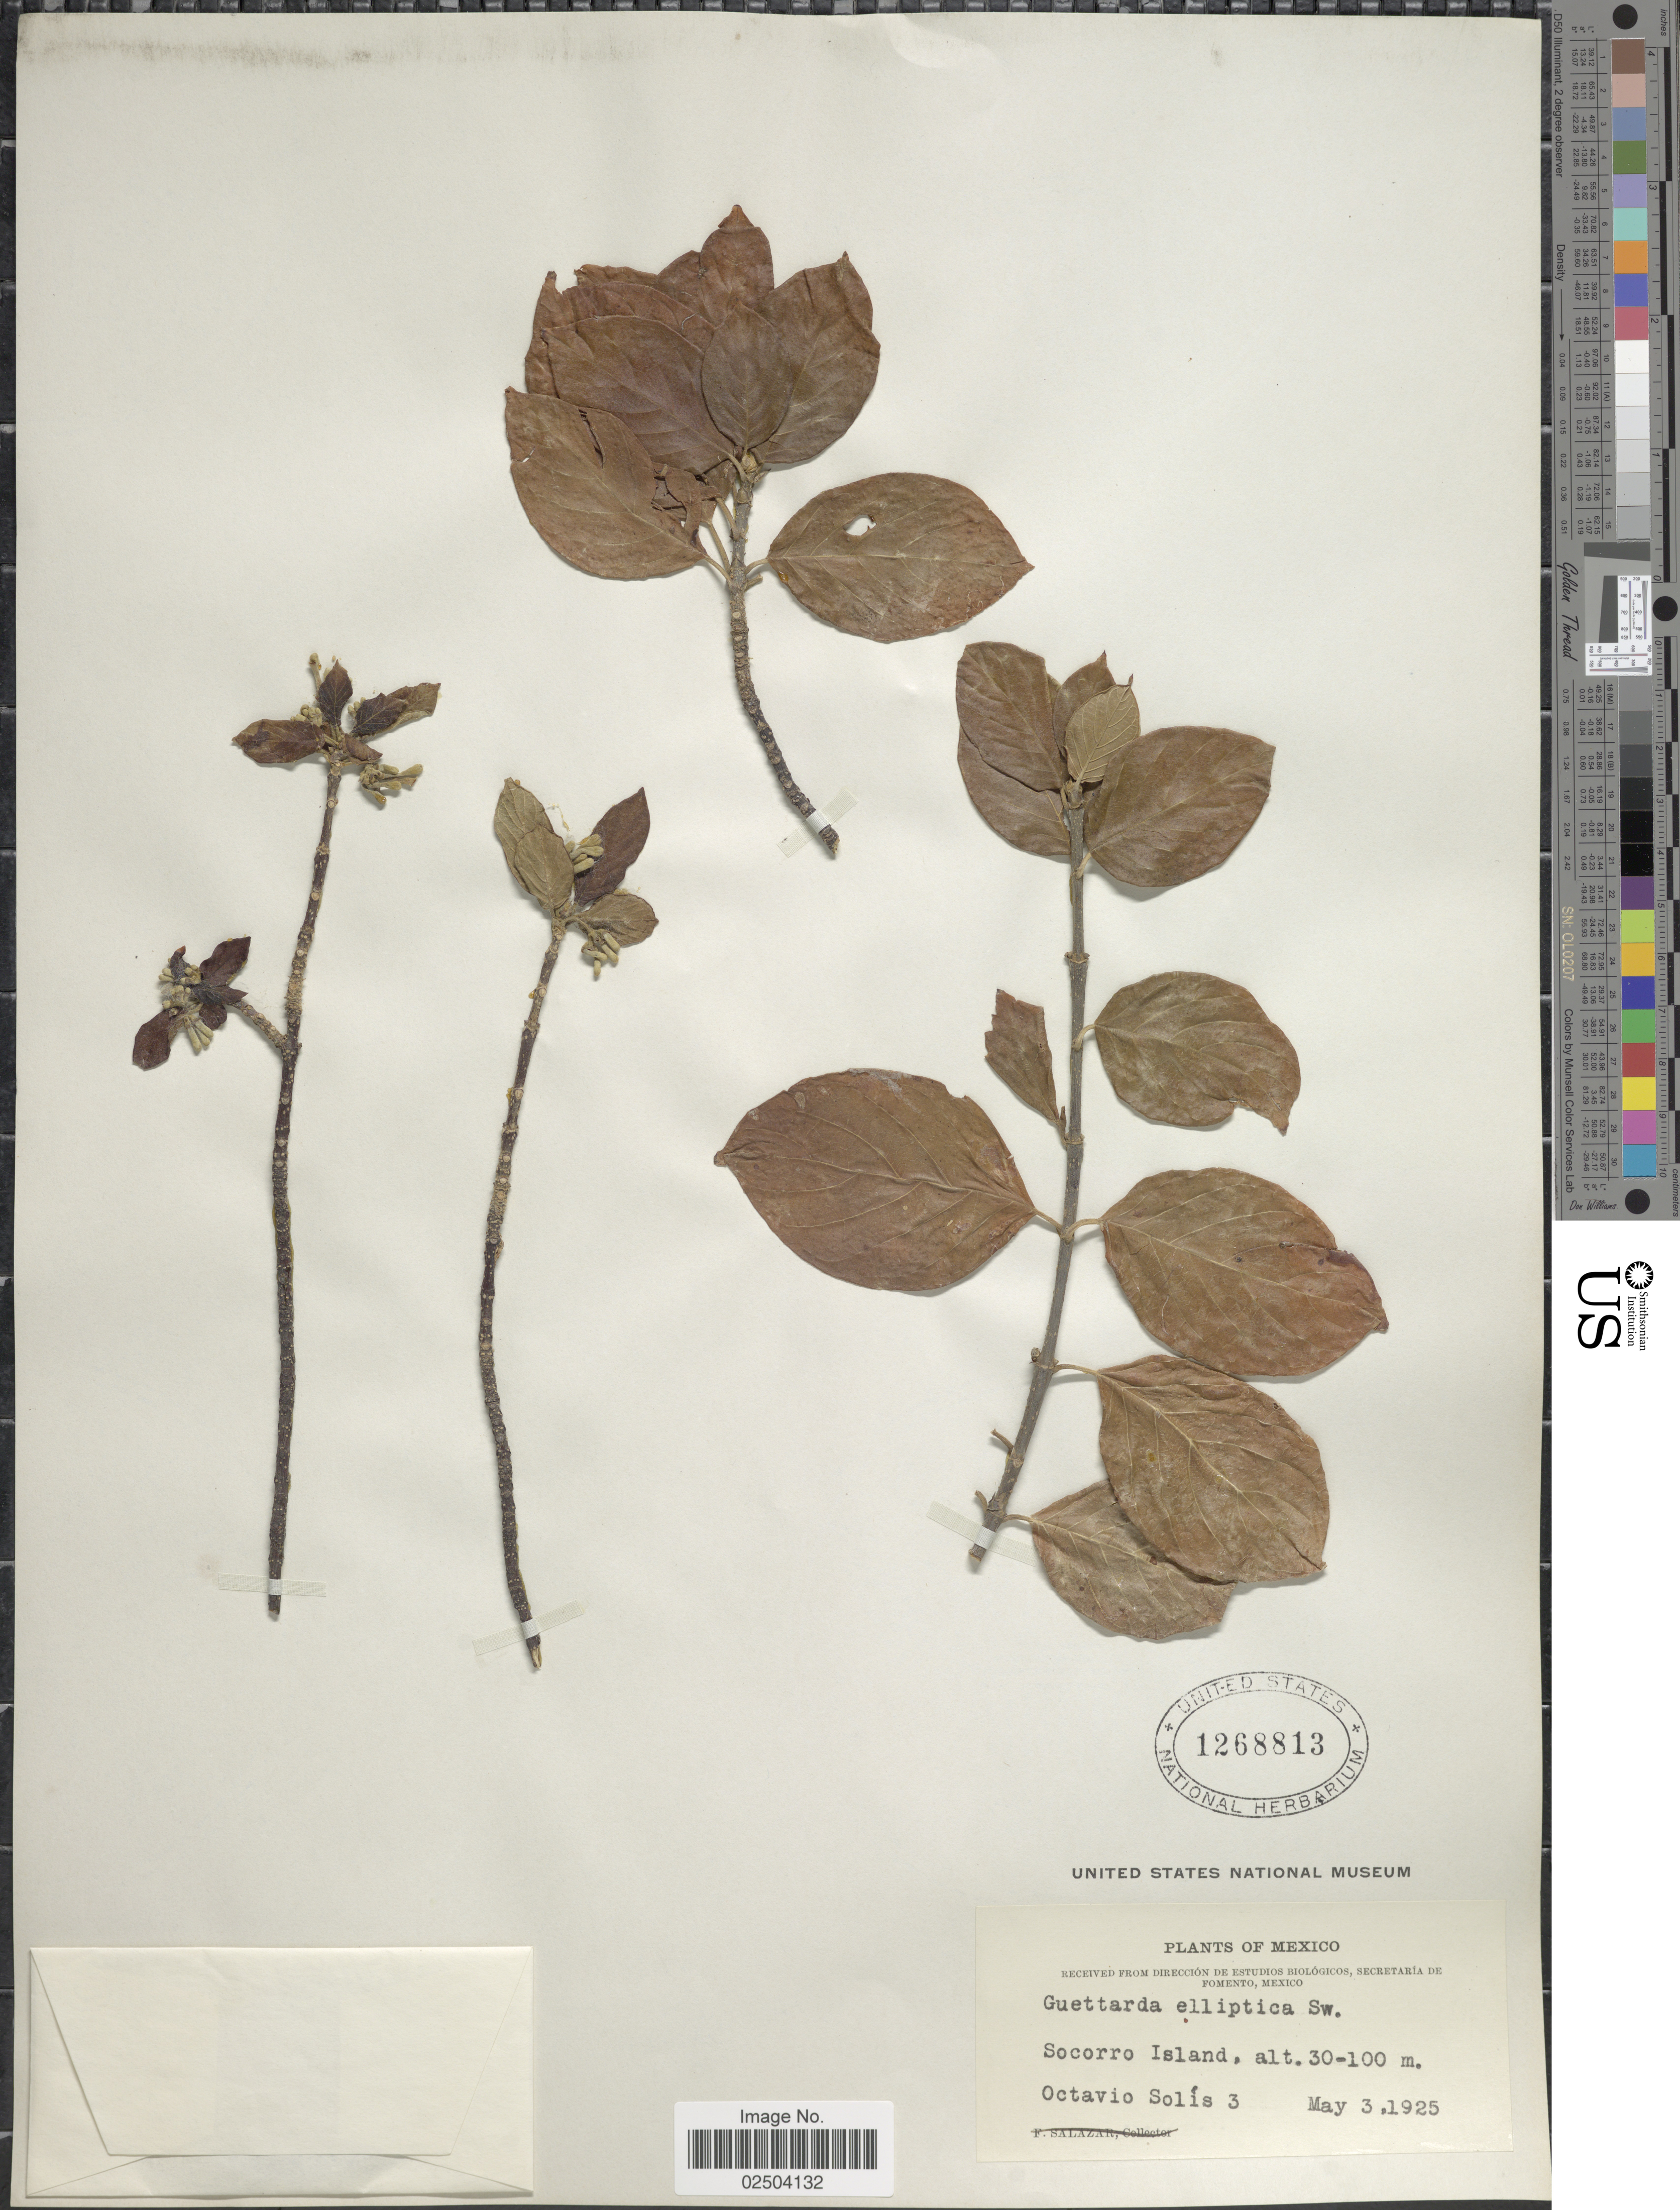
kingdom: Plantae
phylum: Tracheophyta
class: Magnoliopsida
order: Gentianales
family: Rubiaceae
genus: Guettarda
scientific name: Guettarda elliptica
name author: Sw.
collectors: O. Solis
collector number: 3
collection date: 1925-05-03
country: Mexico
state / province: Colima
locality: Socorro Island.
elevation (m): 30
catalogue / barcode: US 1268813